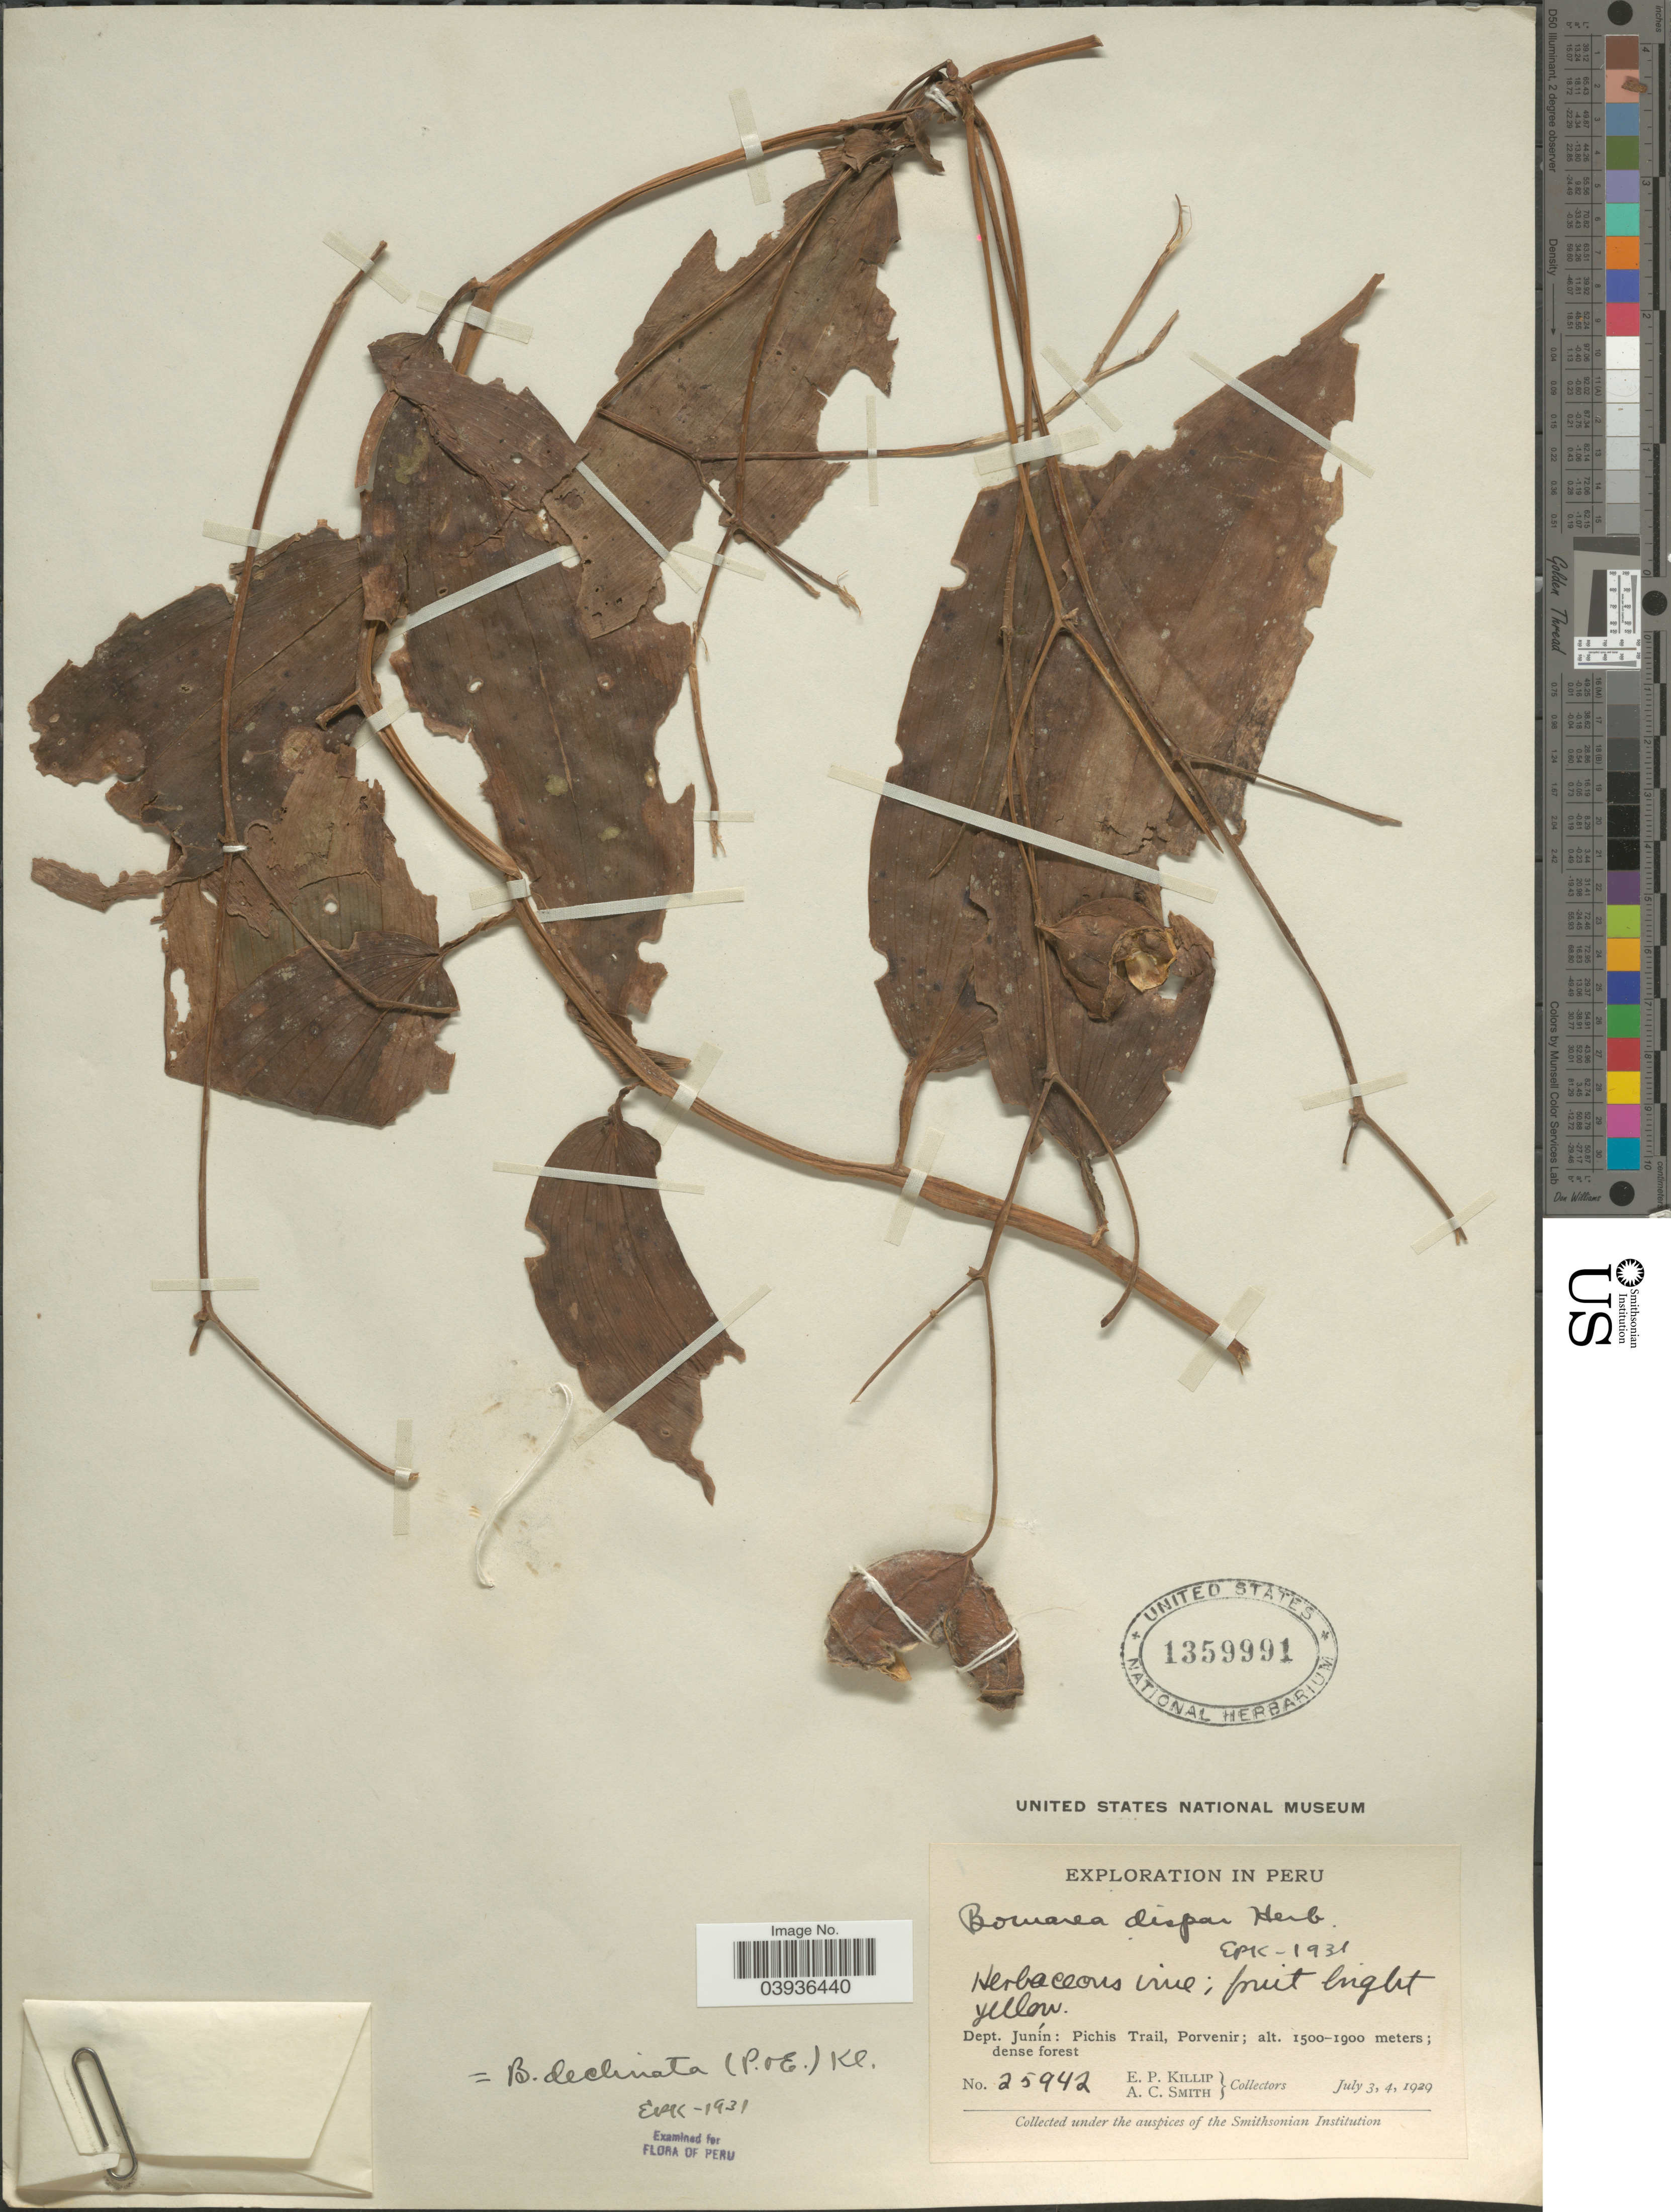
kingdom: Plantae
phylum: Tracheophyta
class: Liliopsida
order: Liliales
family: Alstroemeriaceae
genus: Bomarea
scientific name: Bomarea declinata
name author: (Poepp. & Endl.) Klotzsch ex Kunth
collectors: E. P. Killip & A. C. Smith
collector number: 25942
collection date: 1929-07-03/1929-07-04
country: Peru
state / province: Junín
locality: Dept. Junín: Pichis Trail, Porvenir.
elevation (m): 1500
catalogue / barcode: US 1359991